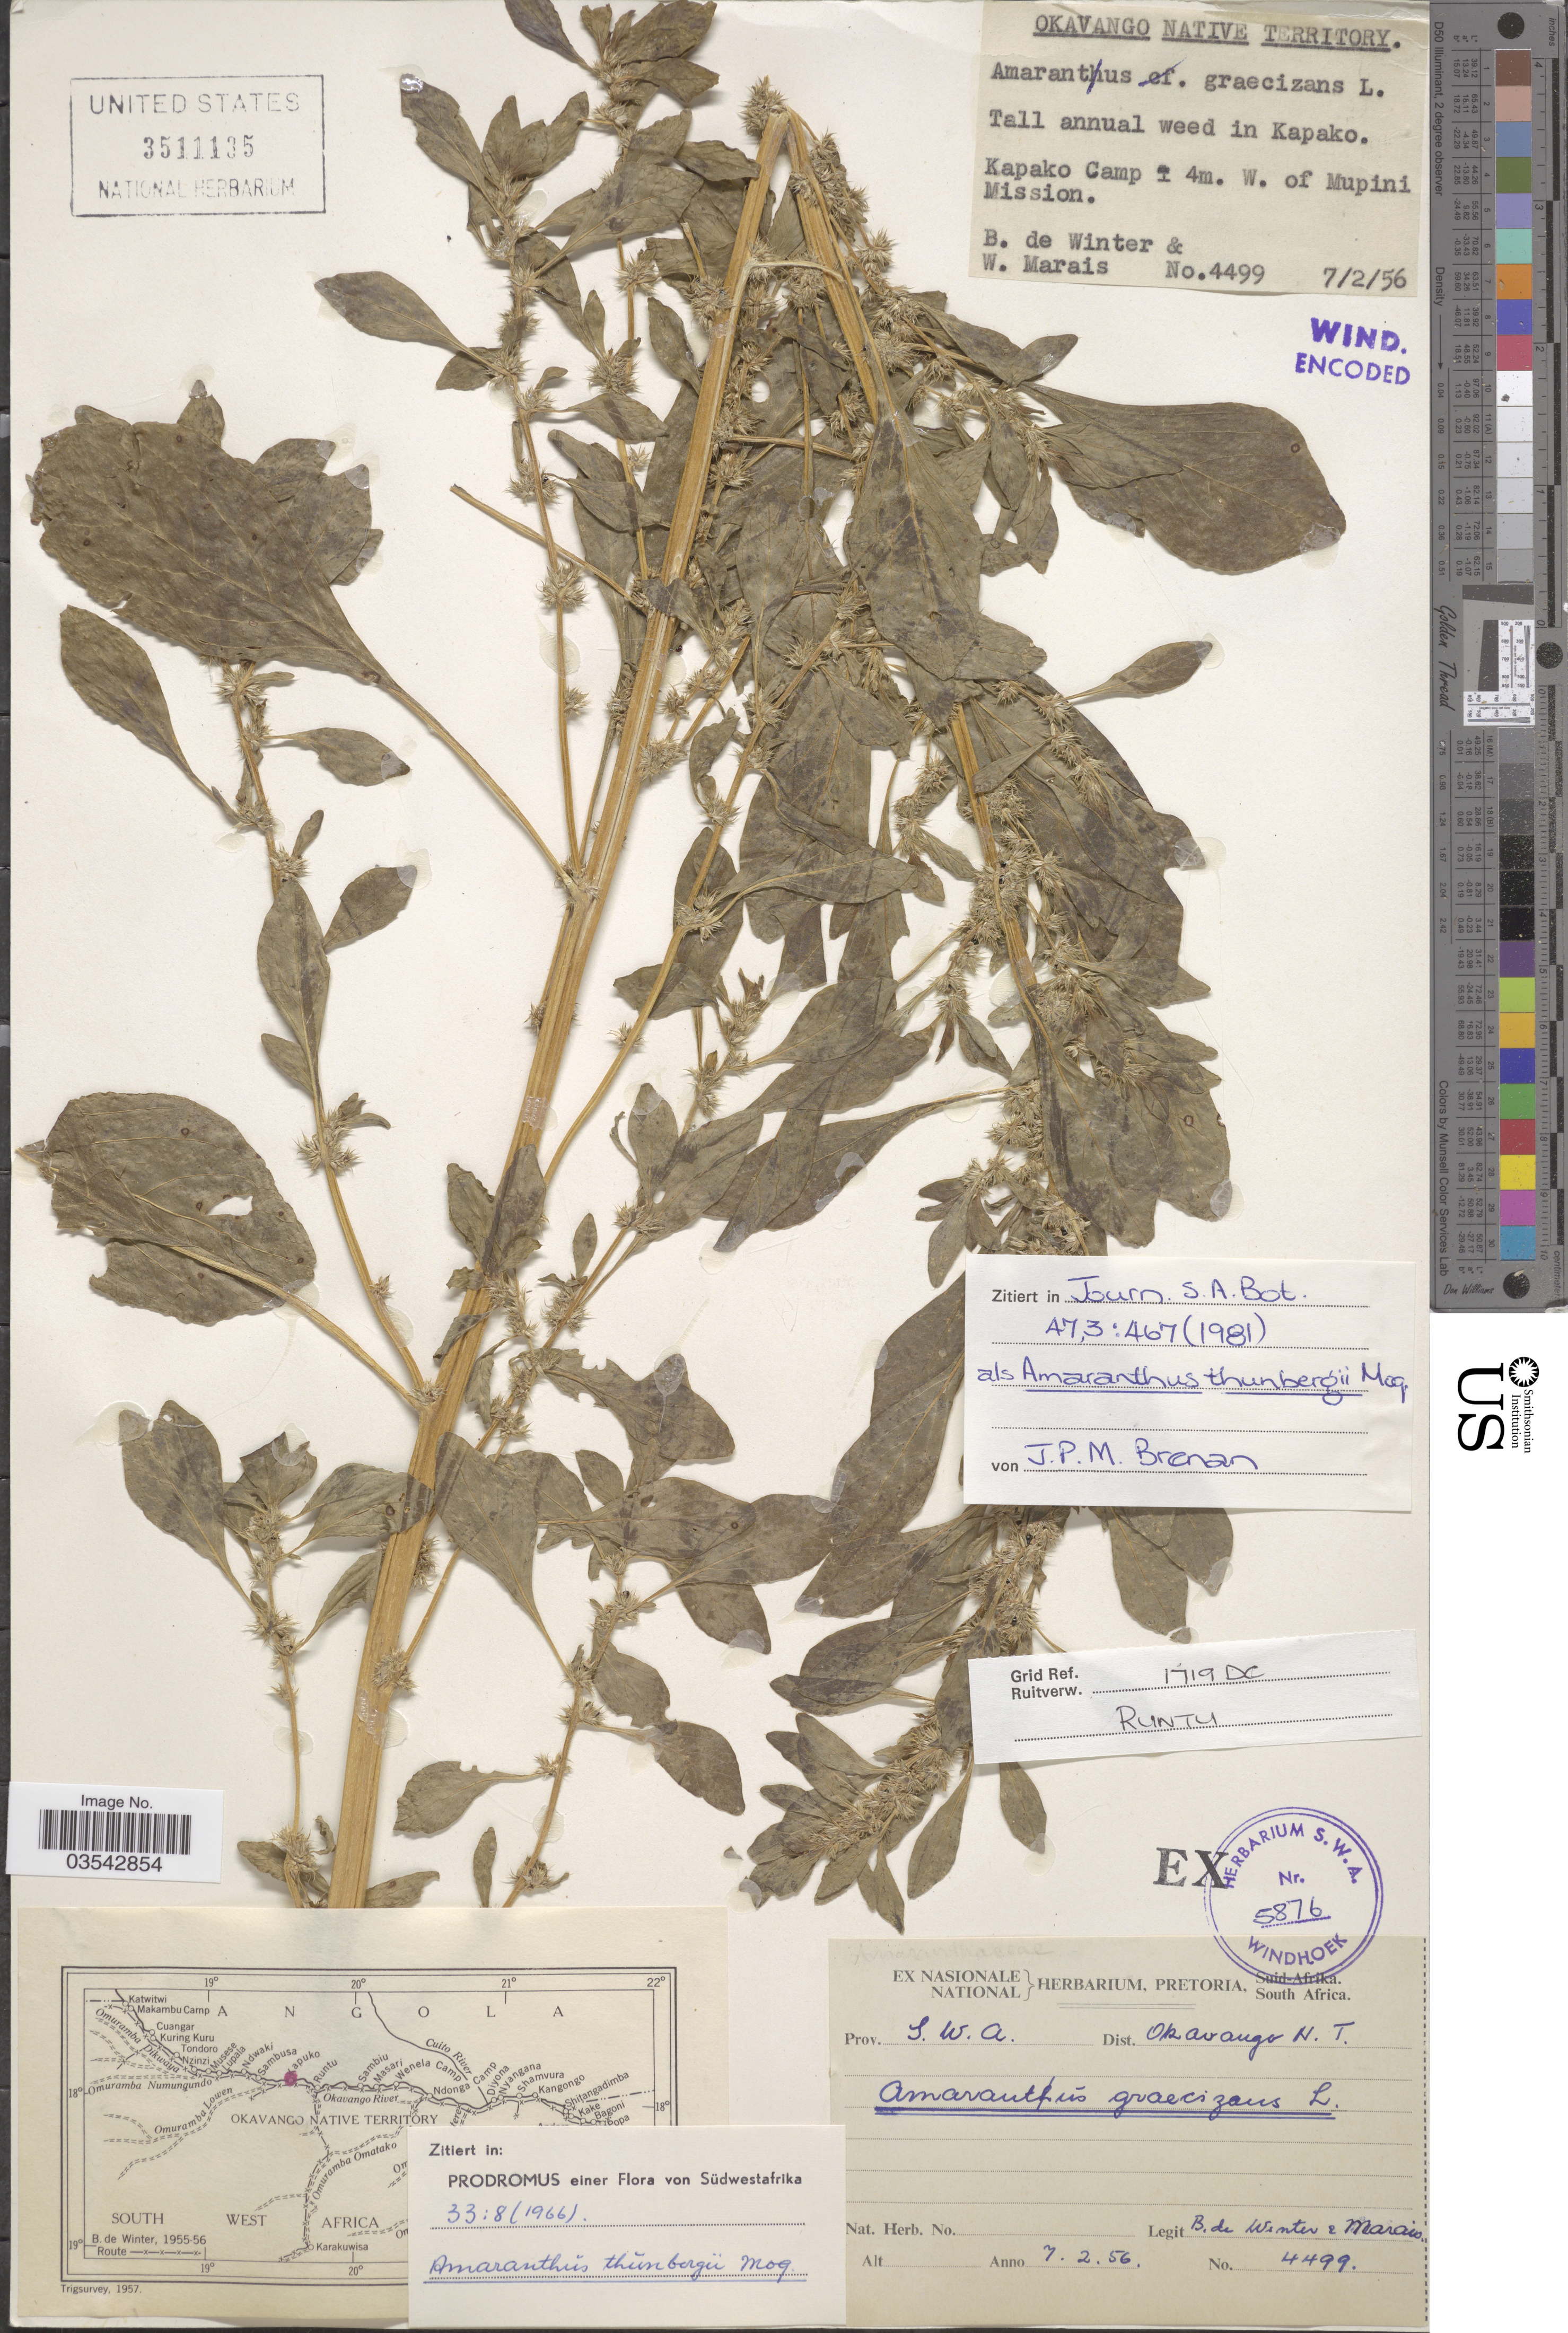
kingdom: Plantae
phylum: Tracheophyta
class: Magnoliopsida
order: Caryophyllales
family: Amaranthaceae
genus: Amaranthus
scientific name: Amaranthus thunbergii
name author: Moq.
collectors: B. de Winter & W. Marais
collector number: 4499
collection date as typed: Transcribed d/m/y: 7/2/56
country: Namibia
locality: Okavango Native Territory. Kapako Camp ± 4m. W. of Mupini Mission. Prov. S.W.A. Dist. Okavango N. T.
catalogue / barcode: US 3511135